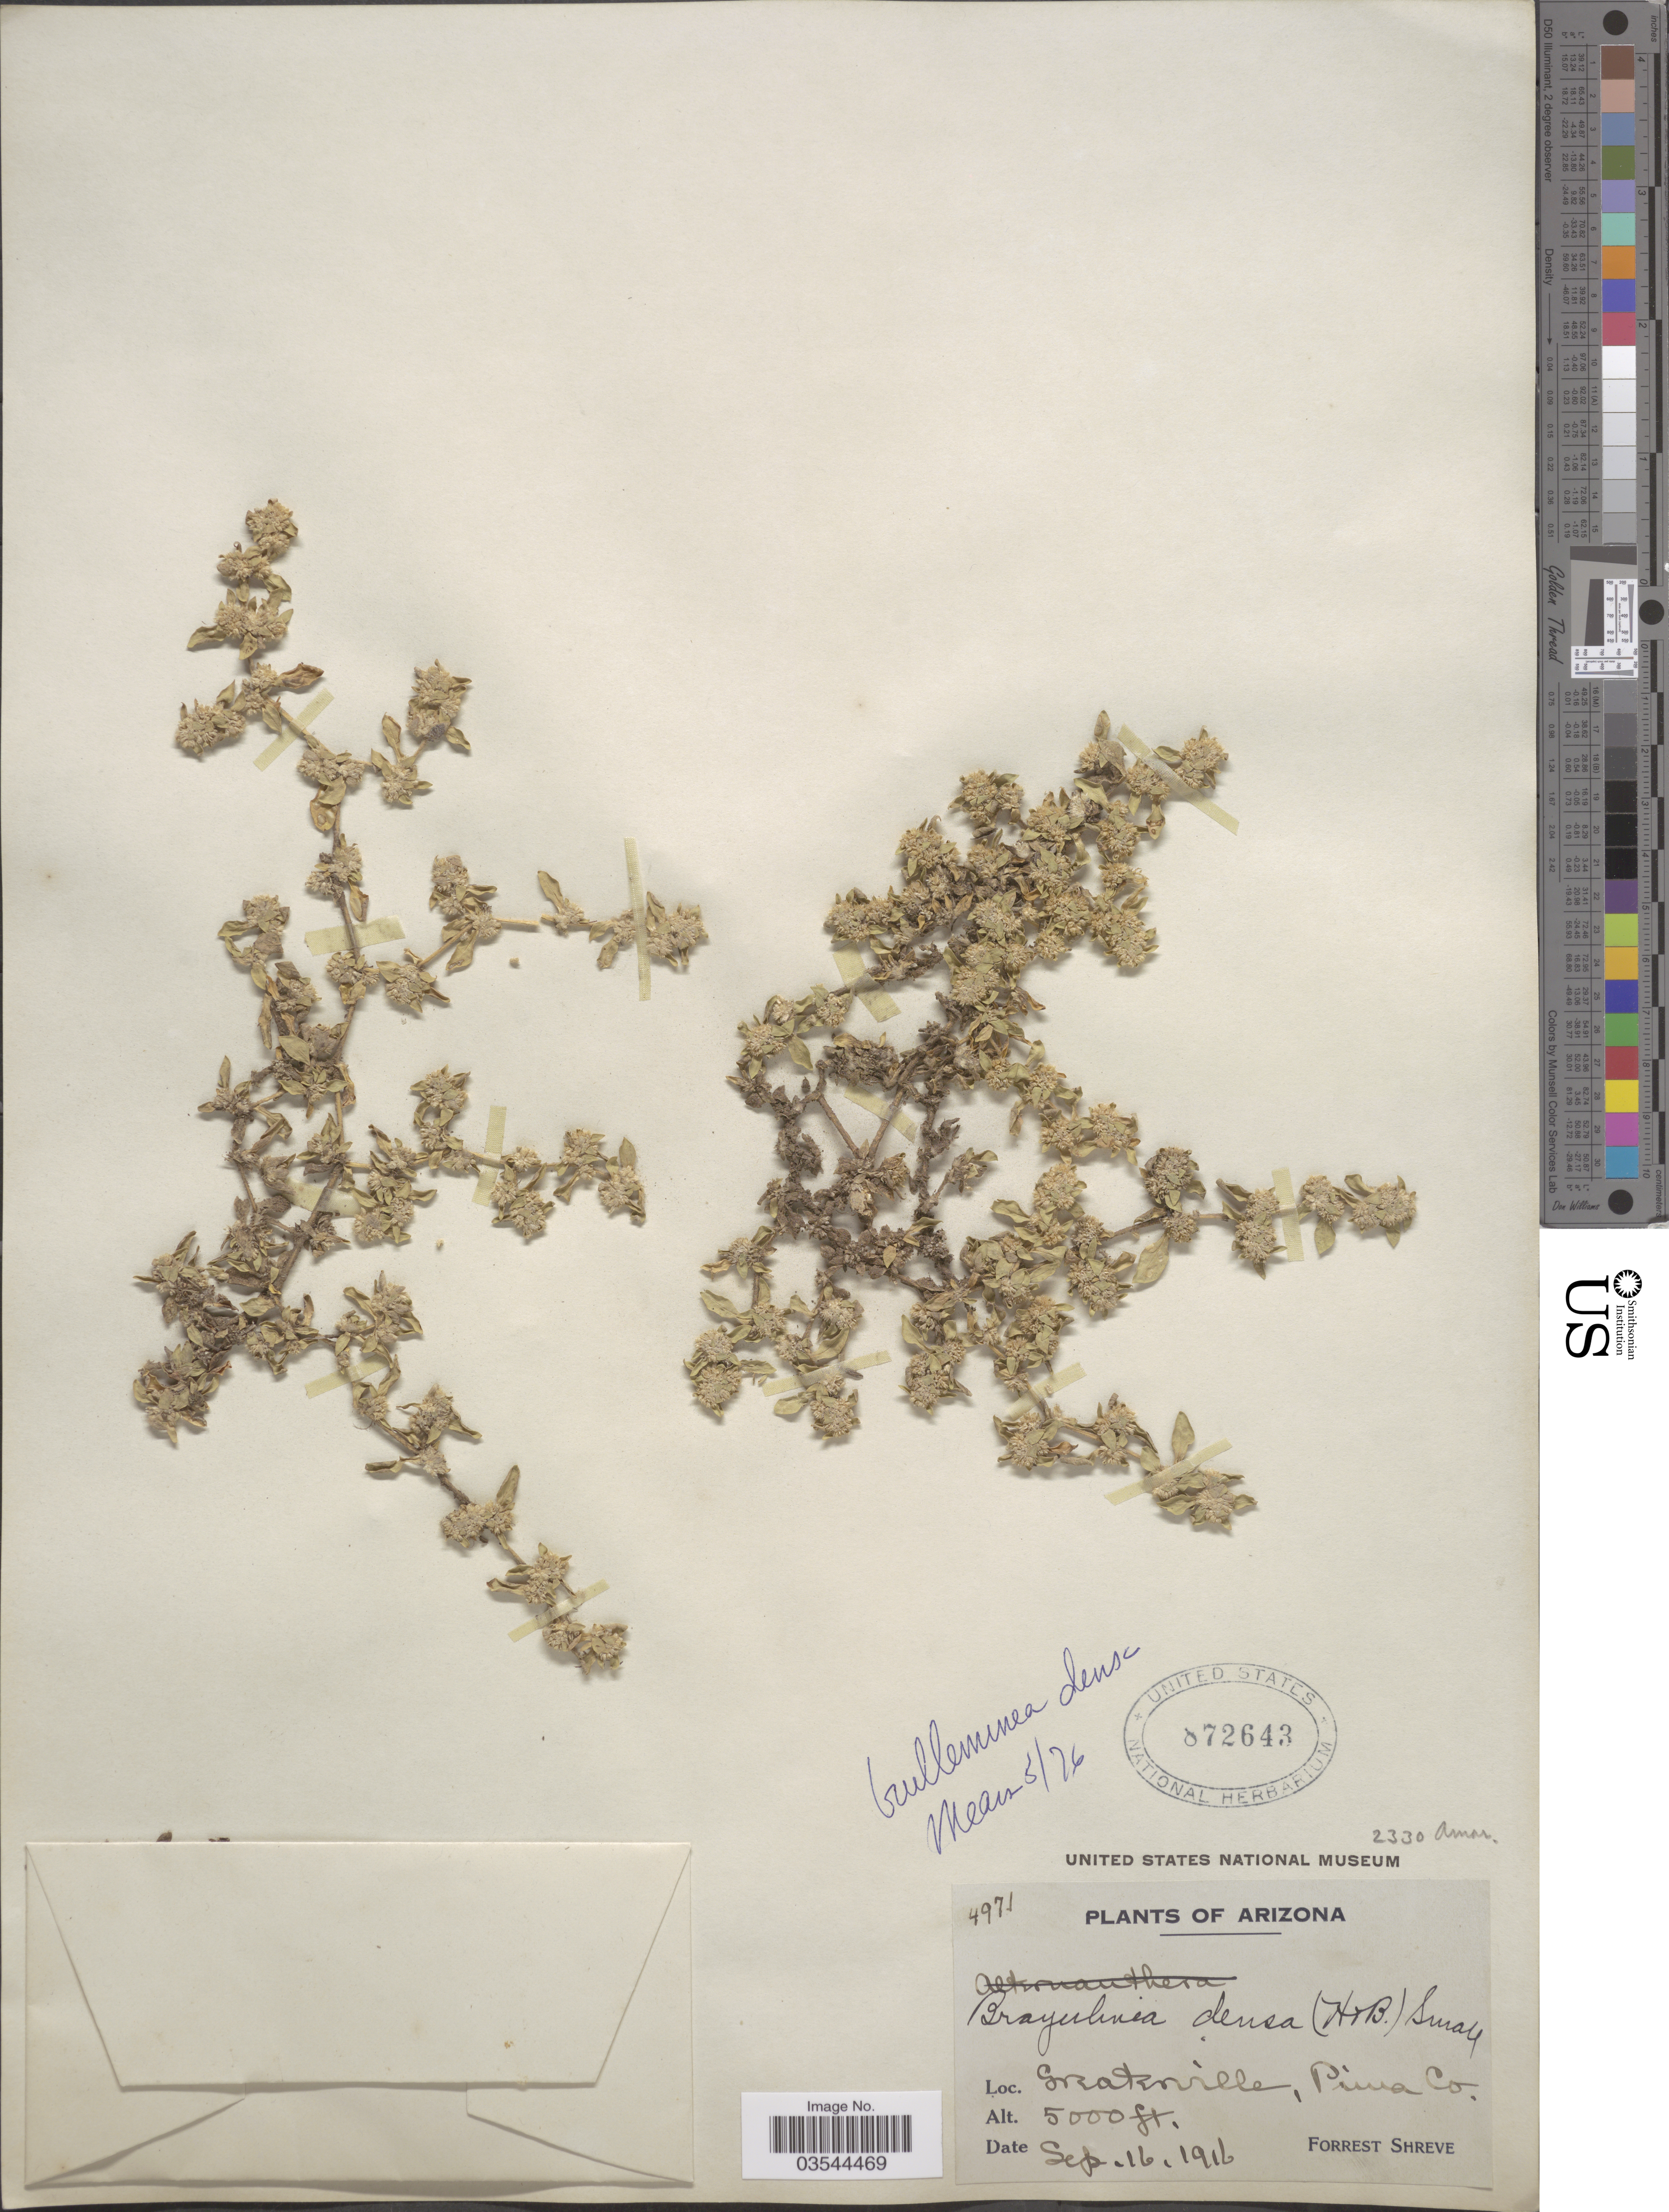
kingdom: Plantae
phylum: Tracheophyta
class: Magnoliopsida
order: Caryophyllales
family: Amaranthaceae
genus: Guilleminea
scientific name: Guilleminea densa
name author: (Humb. & Bonpl. ex Schult.) Moq.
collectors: F. Shreve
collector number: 4971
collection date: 1916-09-16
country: United States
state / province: Arizona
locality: Greaterville, Pima Co.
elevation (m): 1524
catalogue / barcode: US 872643